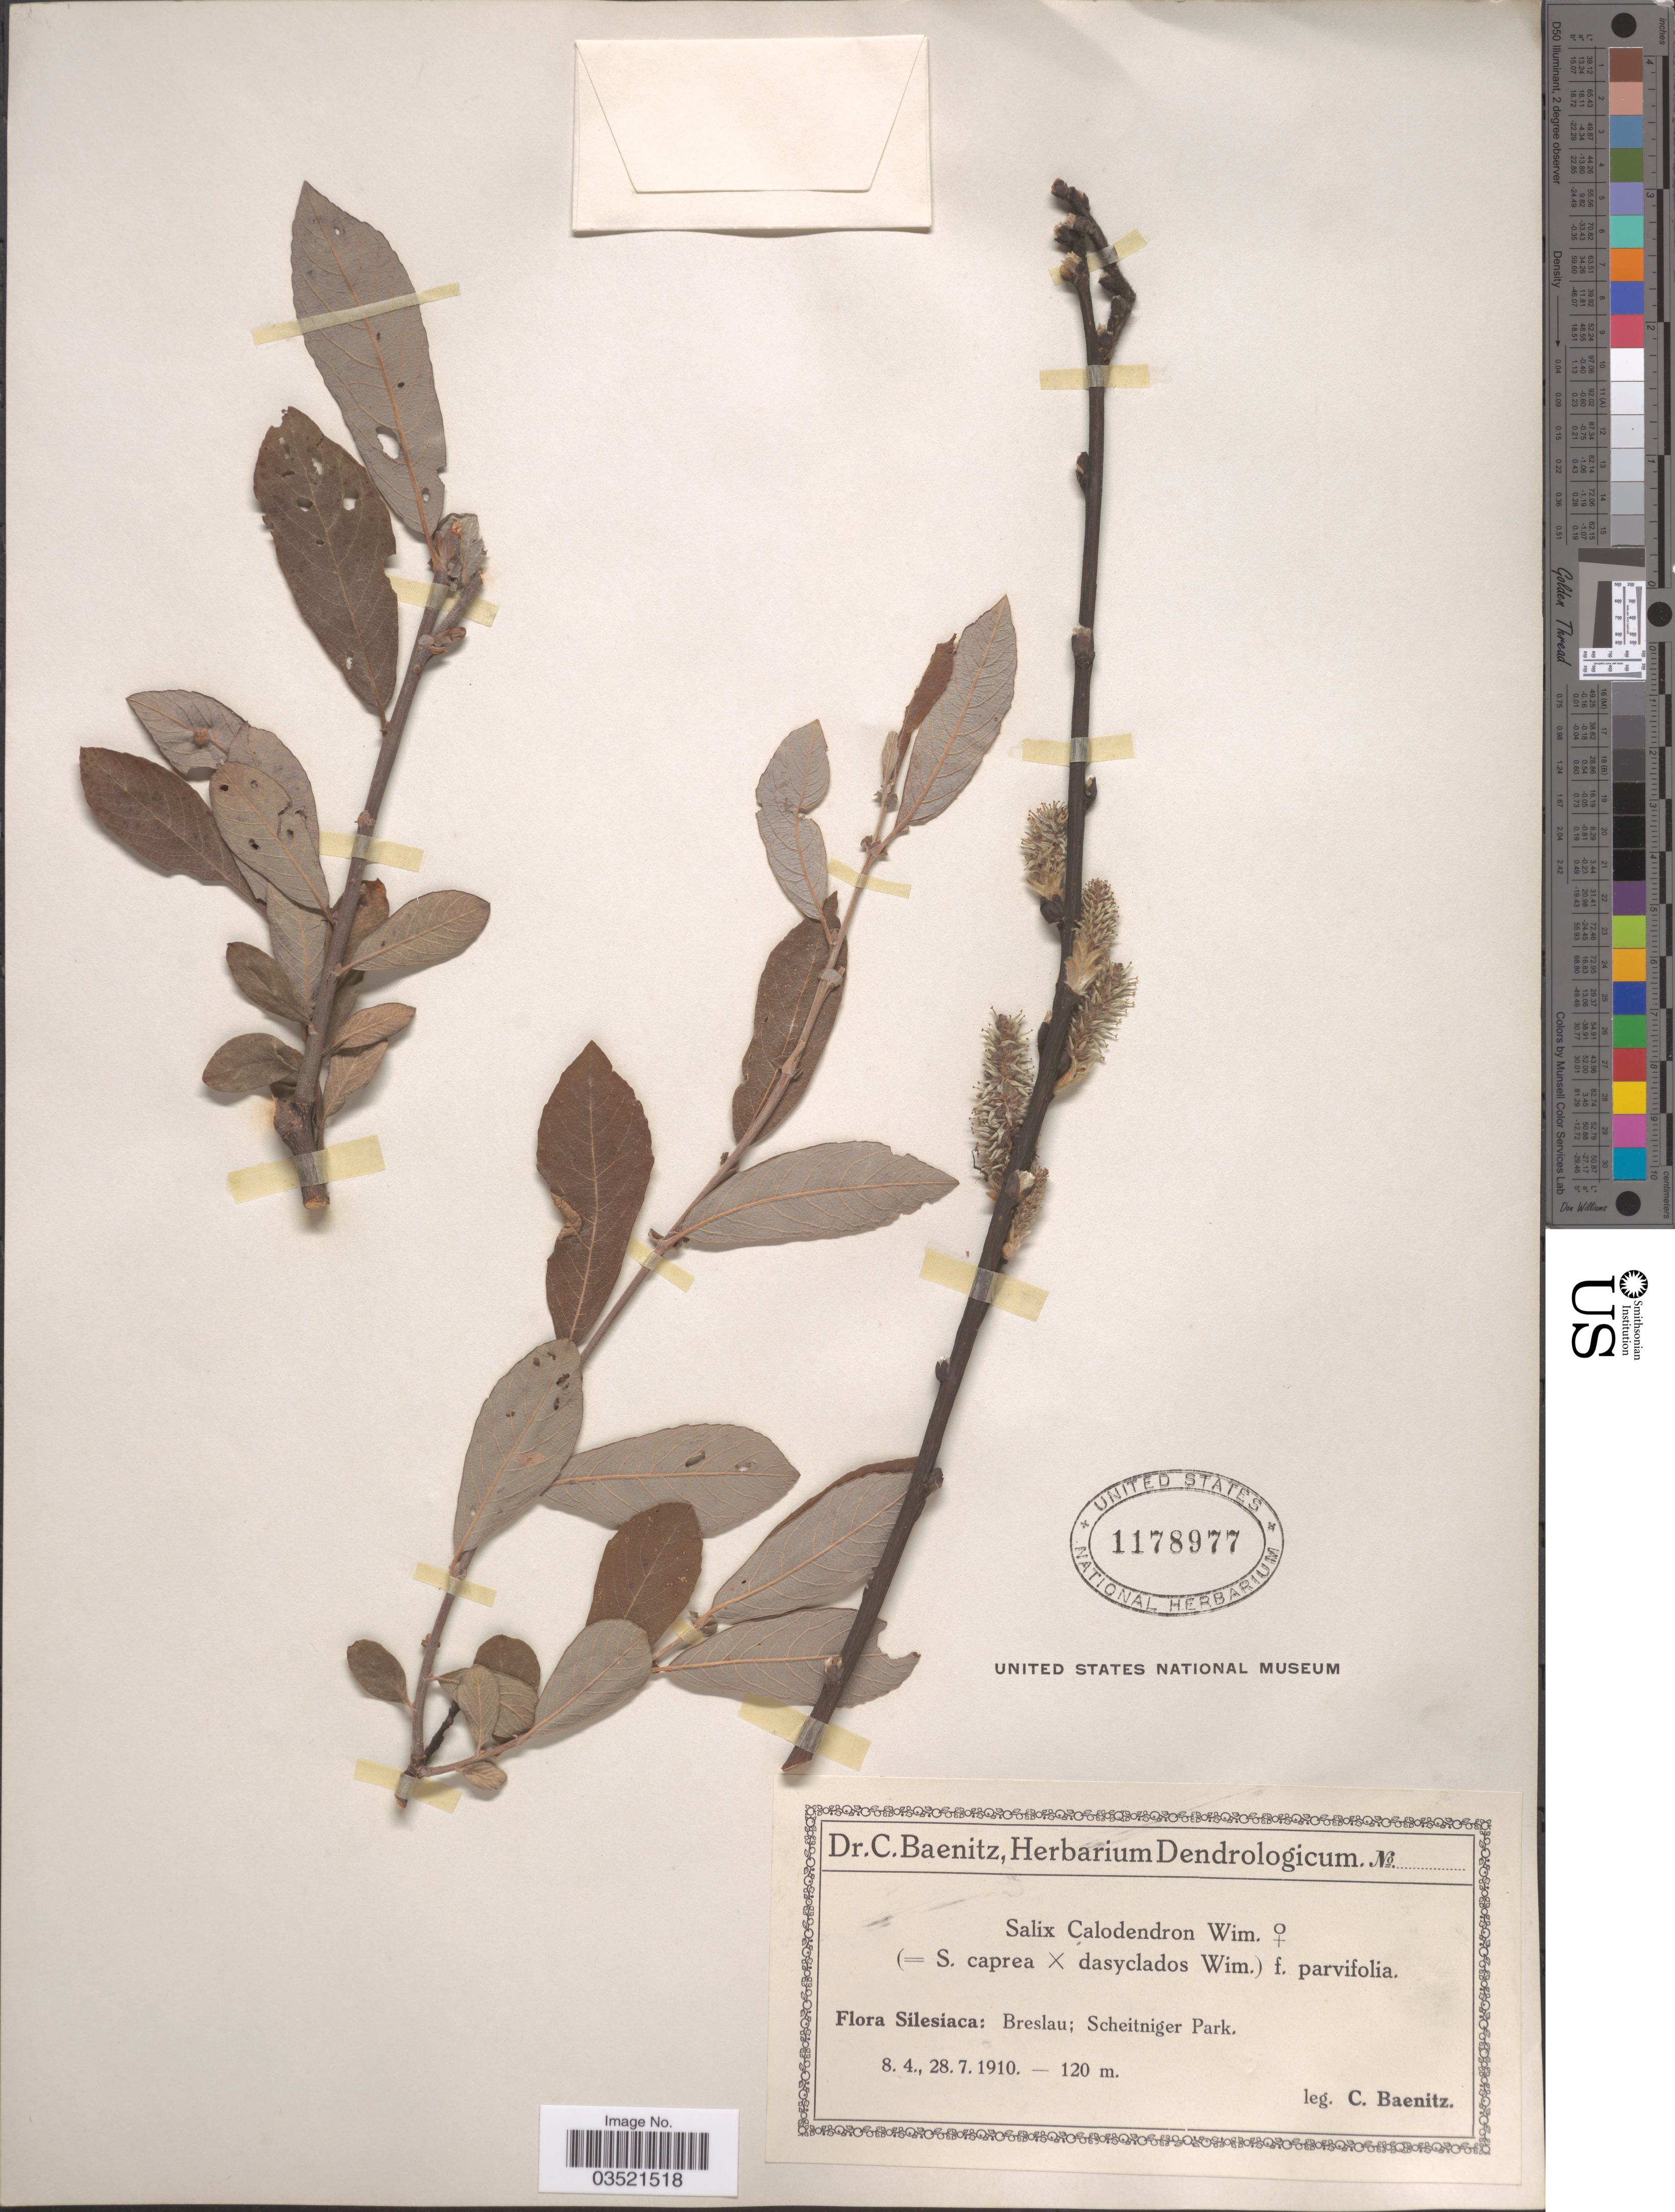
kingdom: Plantae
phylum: Tracheophyta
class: Magnoliopsida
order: Malpighiales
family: Salicaceae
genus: Salix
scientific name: Salix calodendron f. parvifolia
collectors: C. G. Baenitz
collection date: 1910-04-08/1910-07-28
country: Poland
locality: Silesiaca: Breslau; Scheitniger Park.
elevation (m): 120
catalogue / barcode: US 1178977